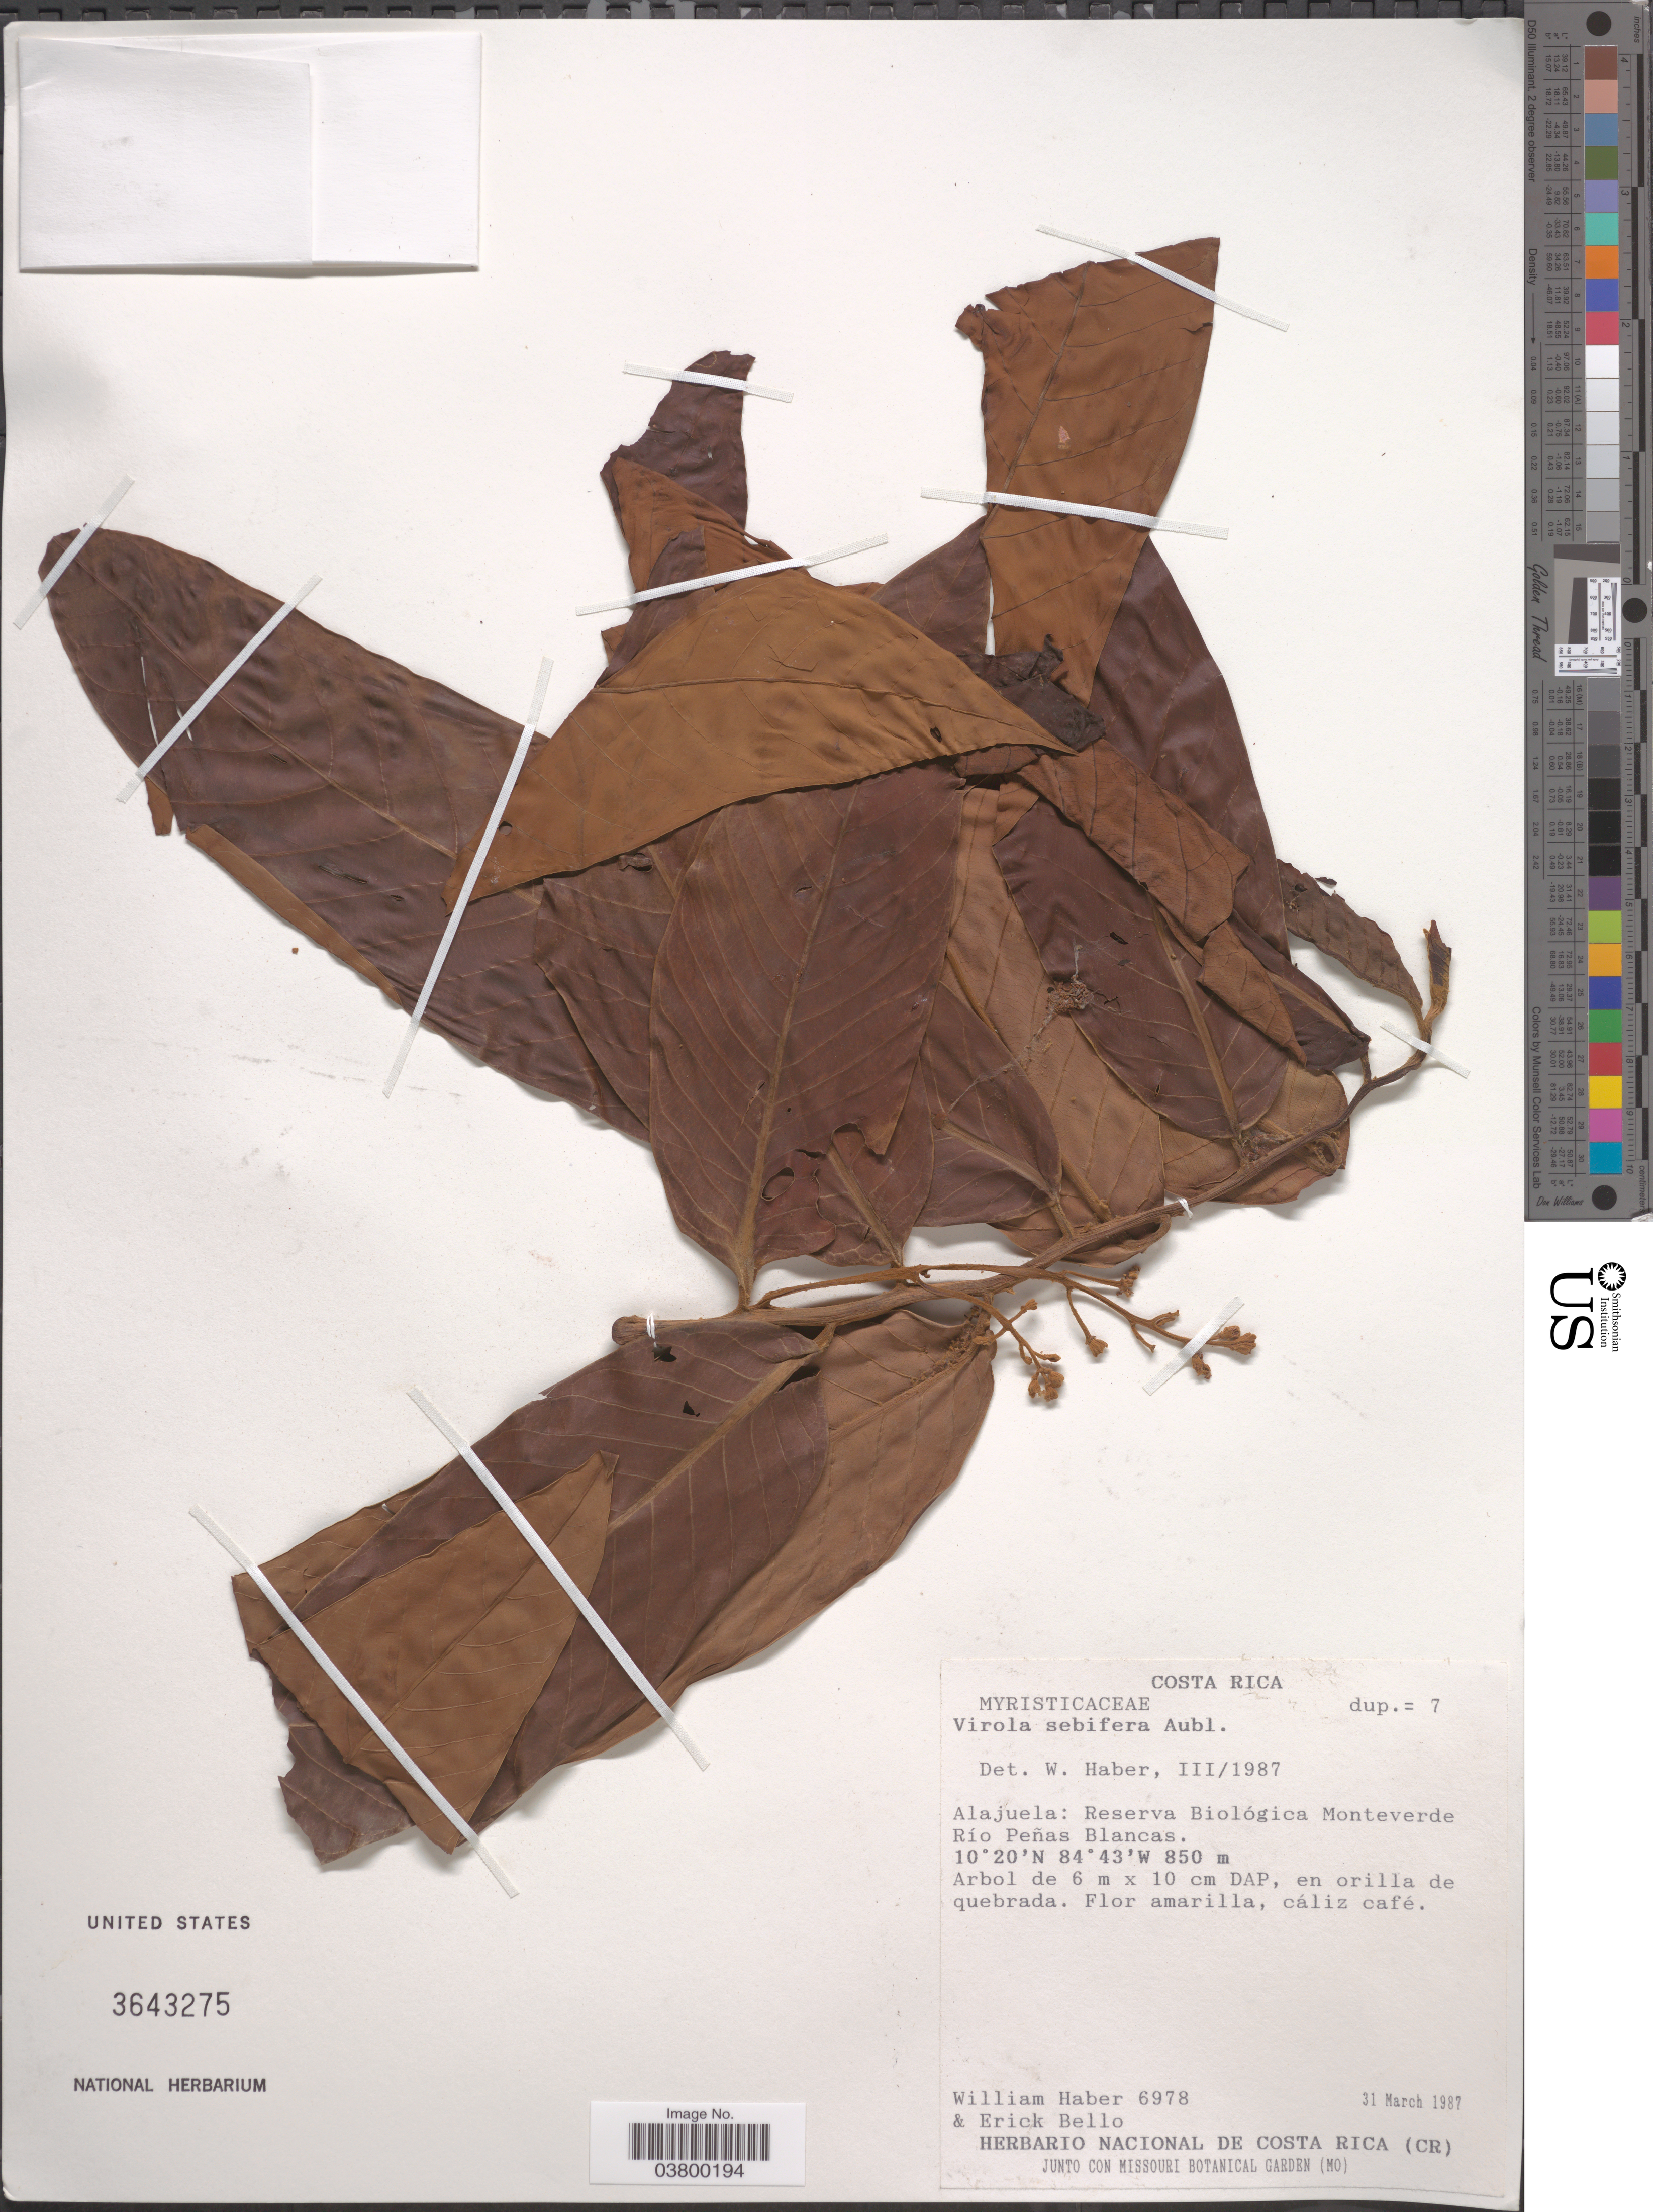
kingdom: Plantae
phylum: Tracheophyta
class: Magnoliopsida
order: Magnoliales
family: Myristicaceae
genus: Virola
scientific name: Virola sebifera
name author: Aubl.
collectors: W. Haber & E. Bello C.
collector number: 6978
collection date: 1987-03-31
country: Costa Rica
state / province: Alajuela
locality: Reserva Biológica Monteverde Río Peñas Blancas.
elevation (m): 850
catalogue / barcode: US 3643275